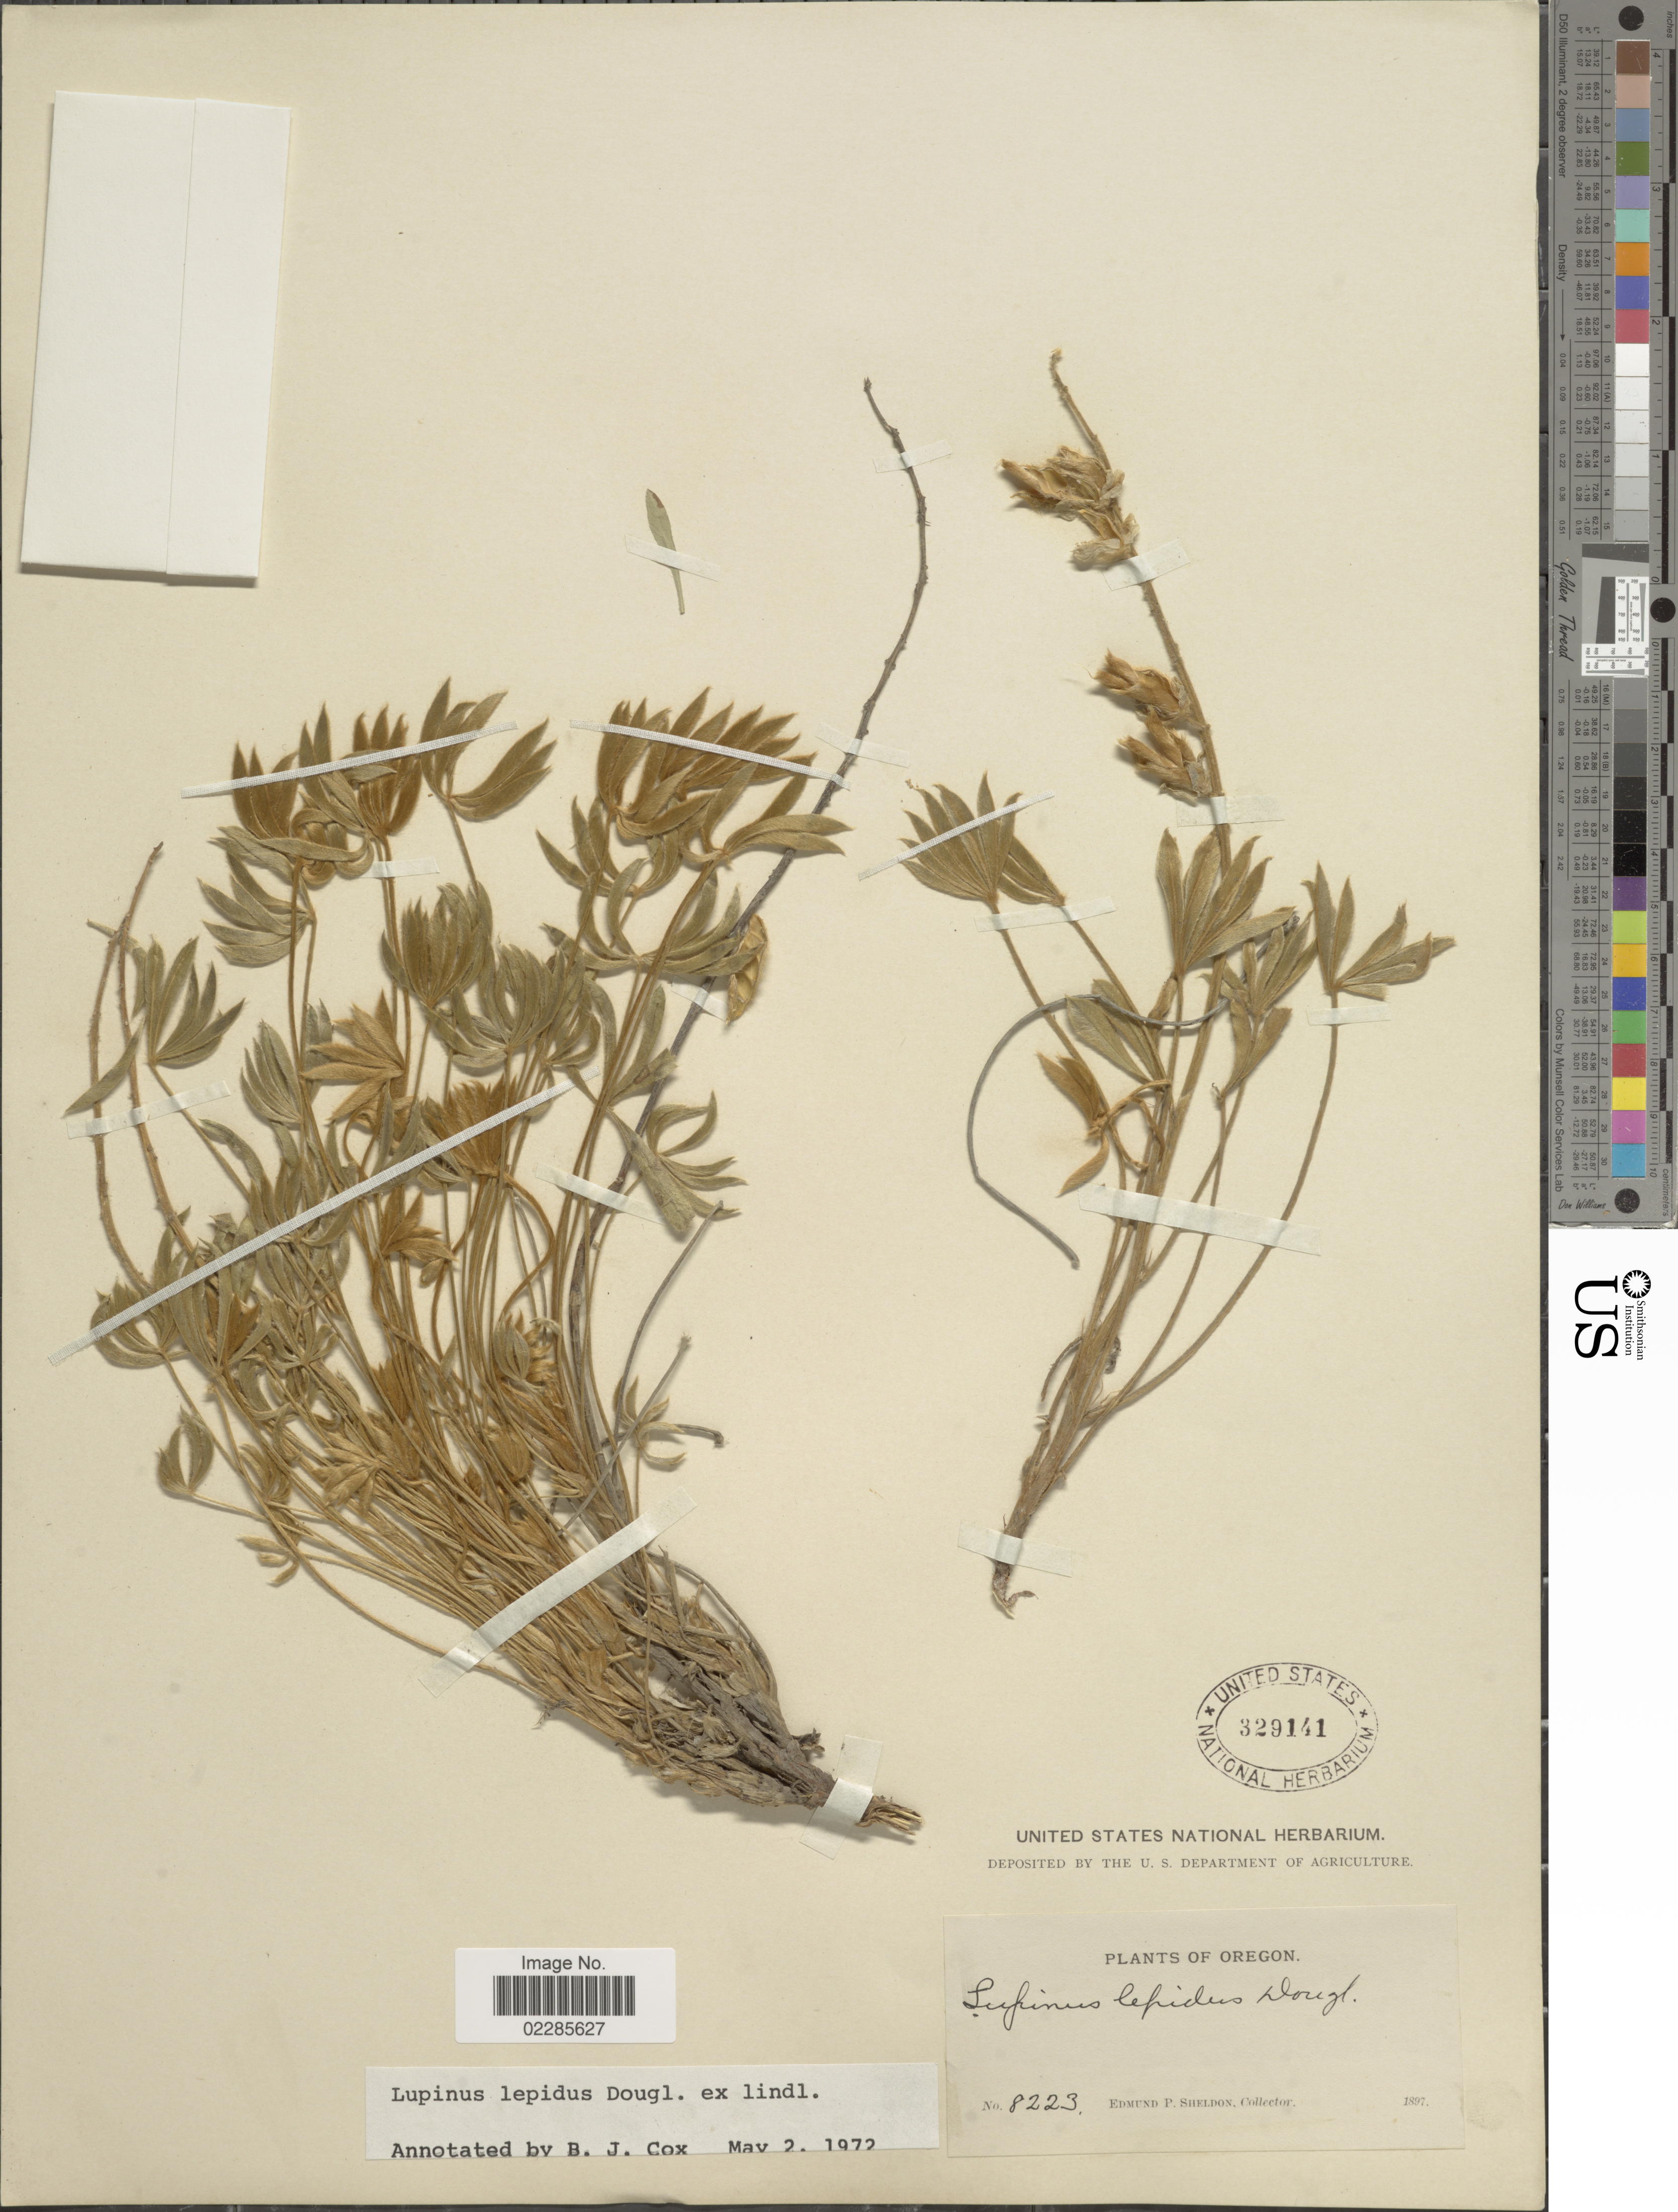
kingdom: Plantae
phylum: Tracheophyta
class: Magnoliopsida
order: Fabales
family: Fabaceae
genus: Lupinus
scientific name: Lupinus lepidus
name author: Douglas ex Lindl.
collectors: E. P. Sheldon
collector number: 8223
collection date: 1897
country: United States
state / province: Oregon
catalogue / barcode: US 329141